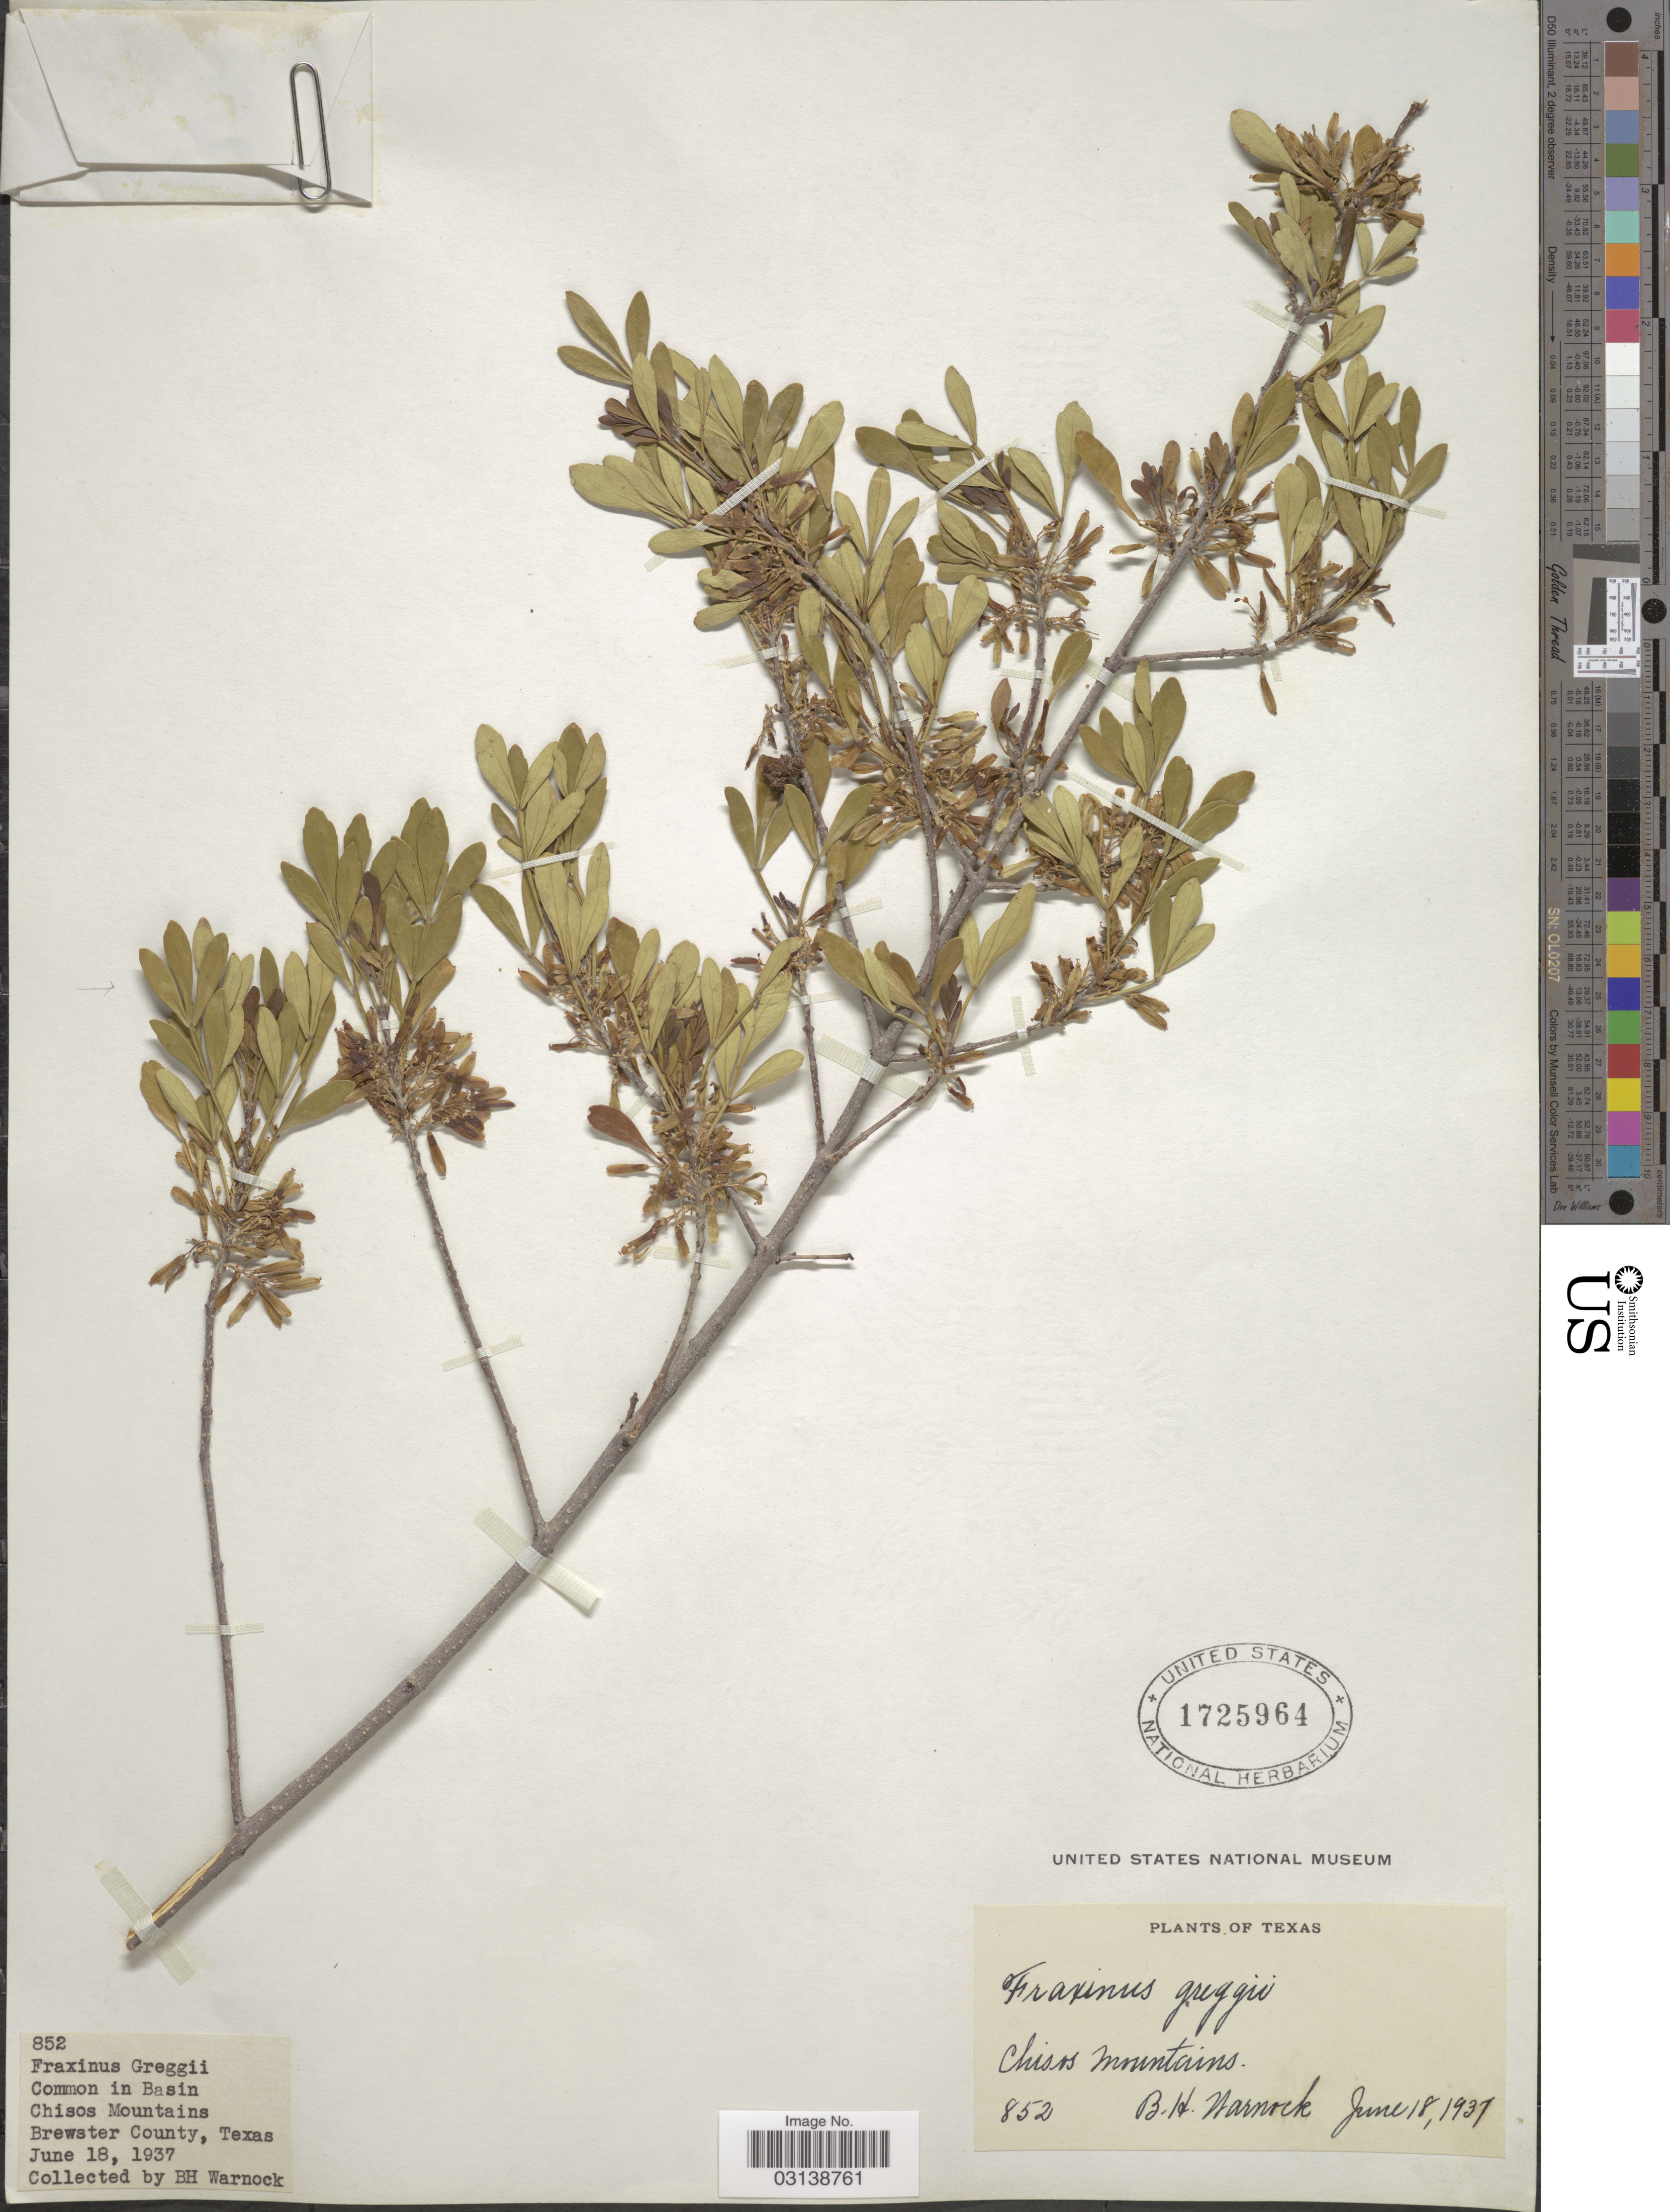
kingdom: Plantae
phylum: Tracheophyta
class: Magnoliopsida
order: Lamiales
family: Oleaceae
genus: Fraxinus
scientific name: Fraxinus greggii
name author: A. Gray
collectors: B. H. Warnock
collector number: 852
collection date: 1937-06-18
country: United States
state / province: Texas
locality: Common on Basin, Chisos Mountains. Brewster County.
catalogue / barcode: US 1725964